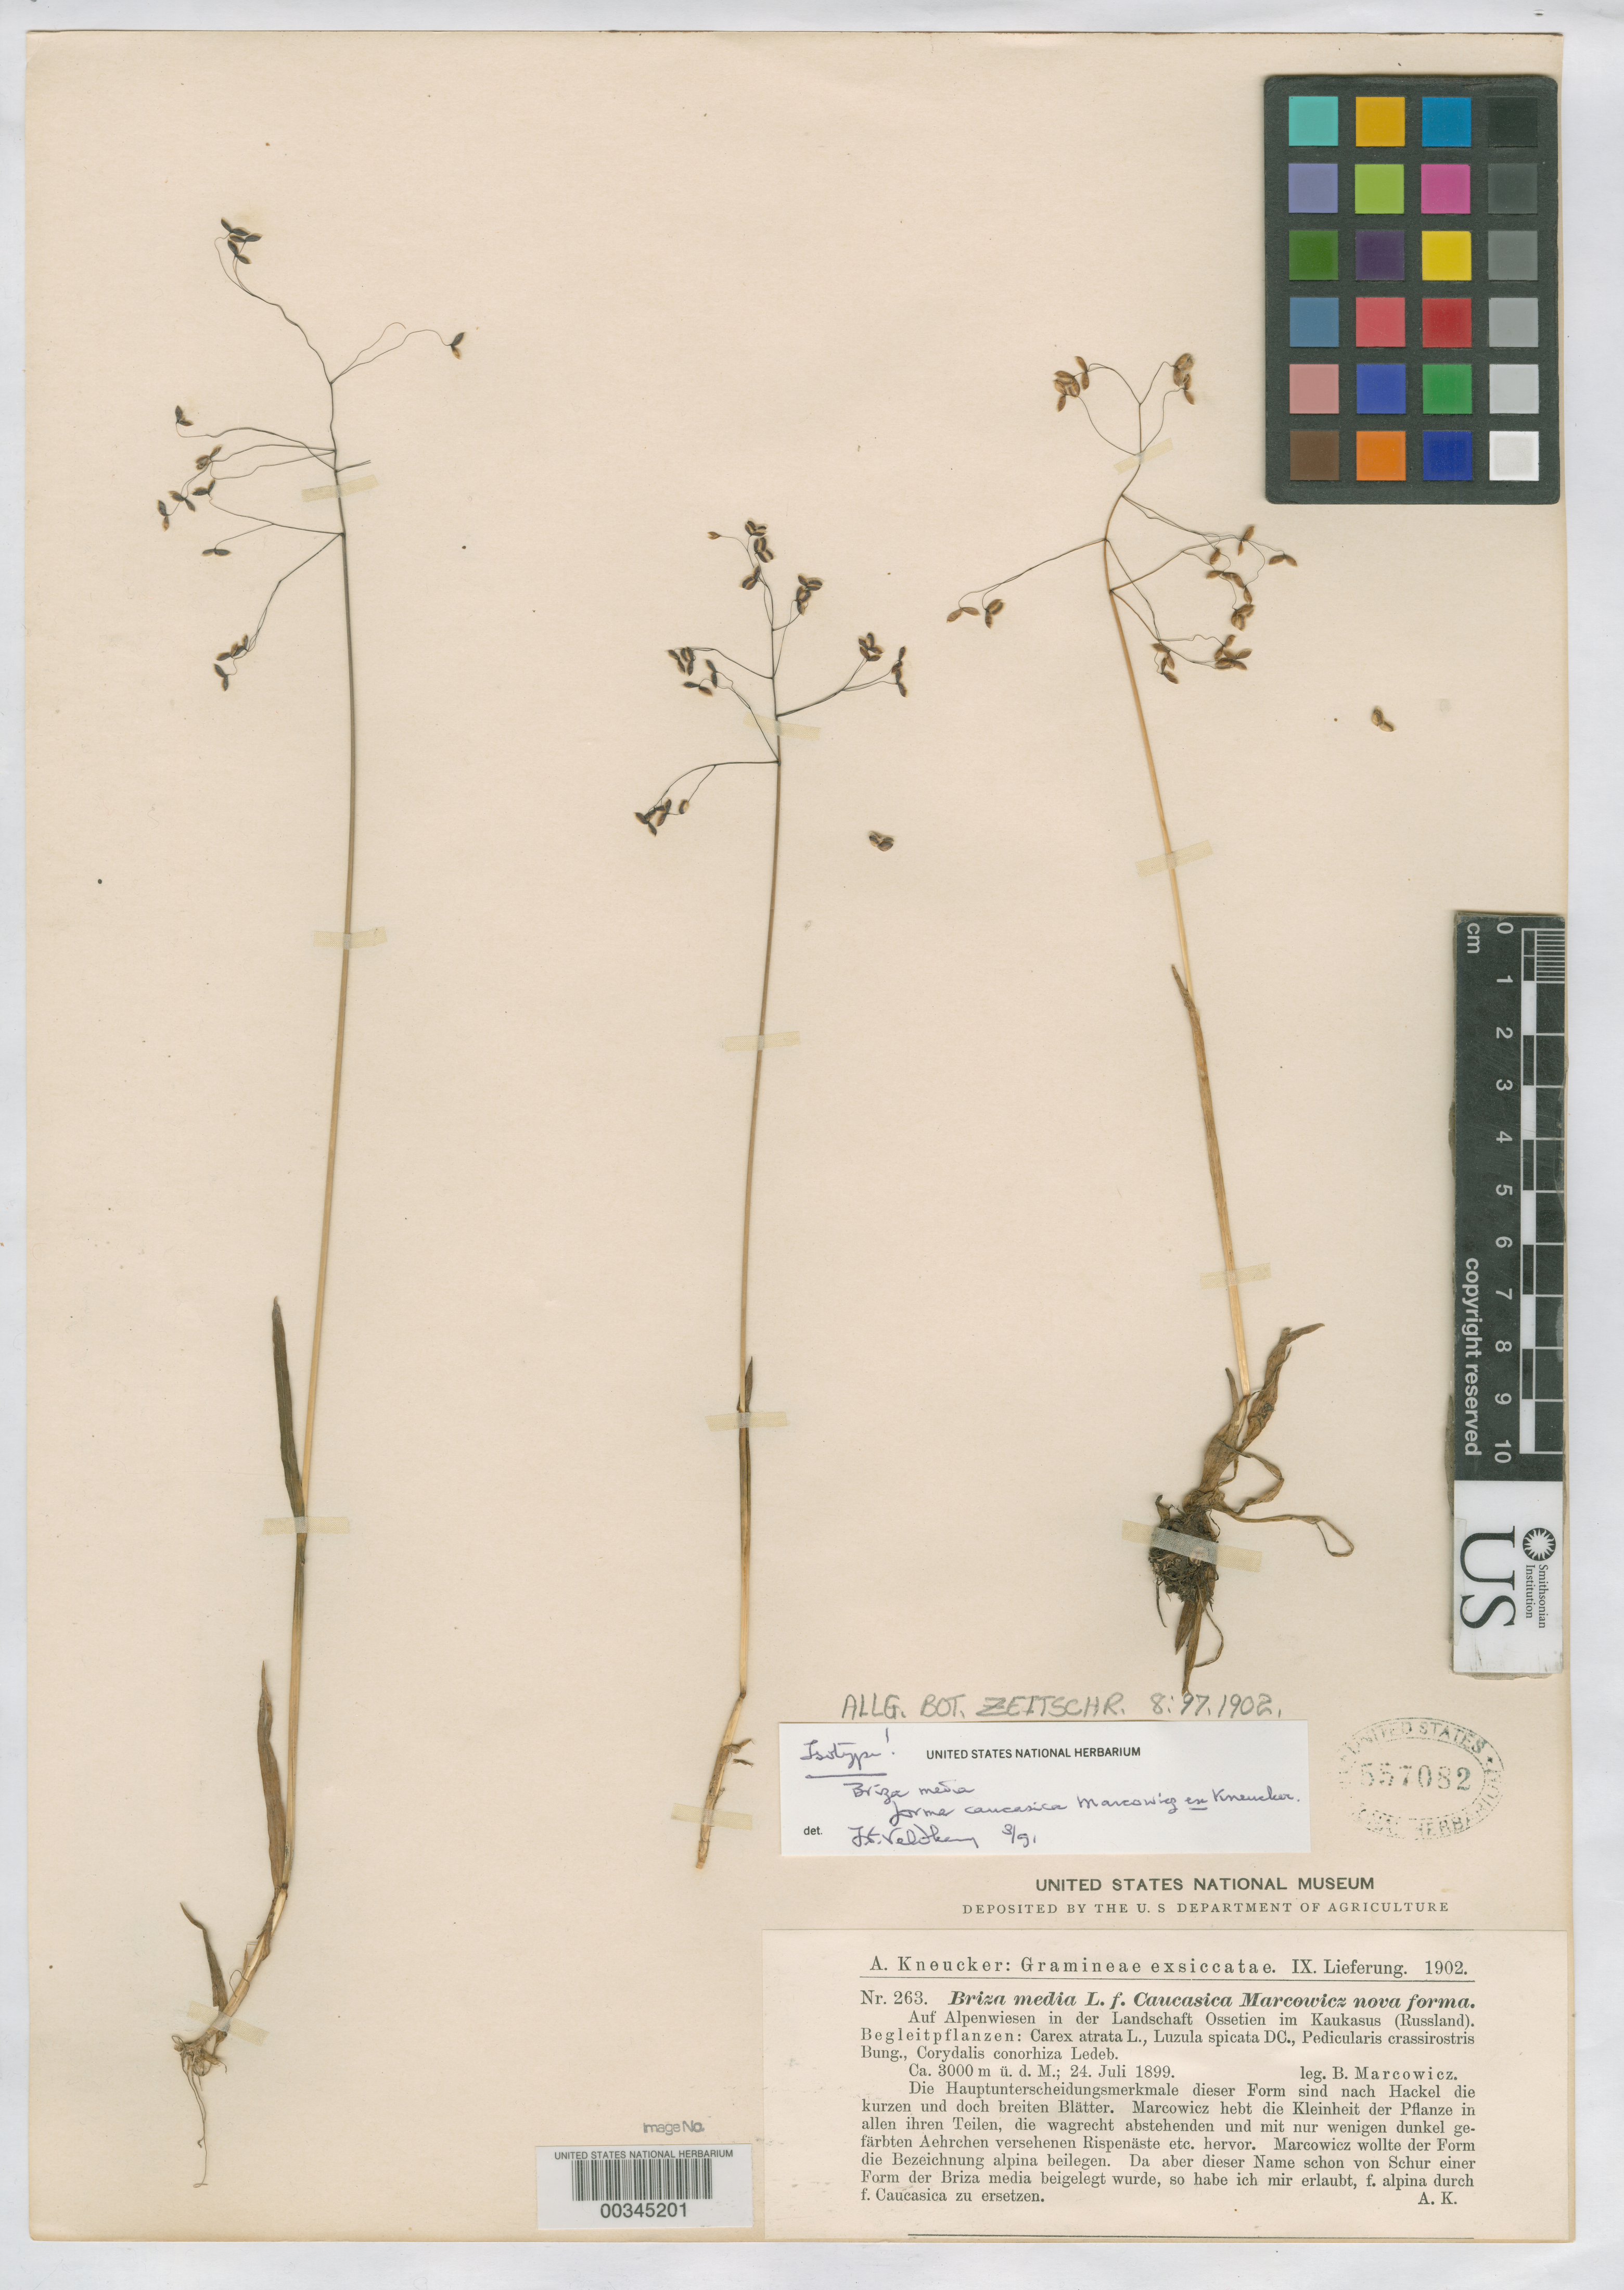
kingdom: Plantae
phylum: Tracheophyta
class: Liliopsida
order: Poales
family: Poaceae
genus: Briza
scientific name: Briza media f. caucasica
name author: Marcowicz ex Kneuck.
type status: Isotype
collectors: B. Marcowicz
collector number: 263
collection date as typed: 24 Jul 1899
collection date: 1899-07-24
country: Georgia / Russian Federation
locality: Auf Alpenwiesen in der Landschaft Ossetien. (on the label as Caucasus, USSR)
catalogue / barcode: US 557082